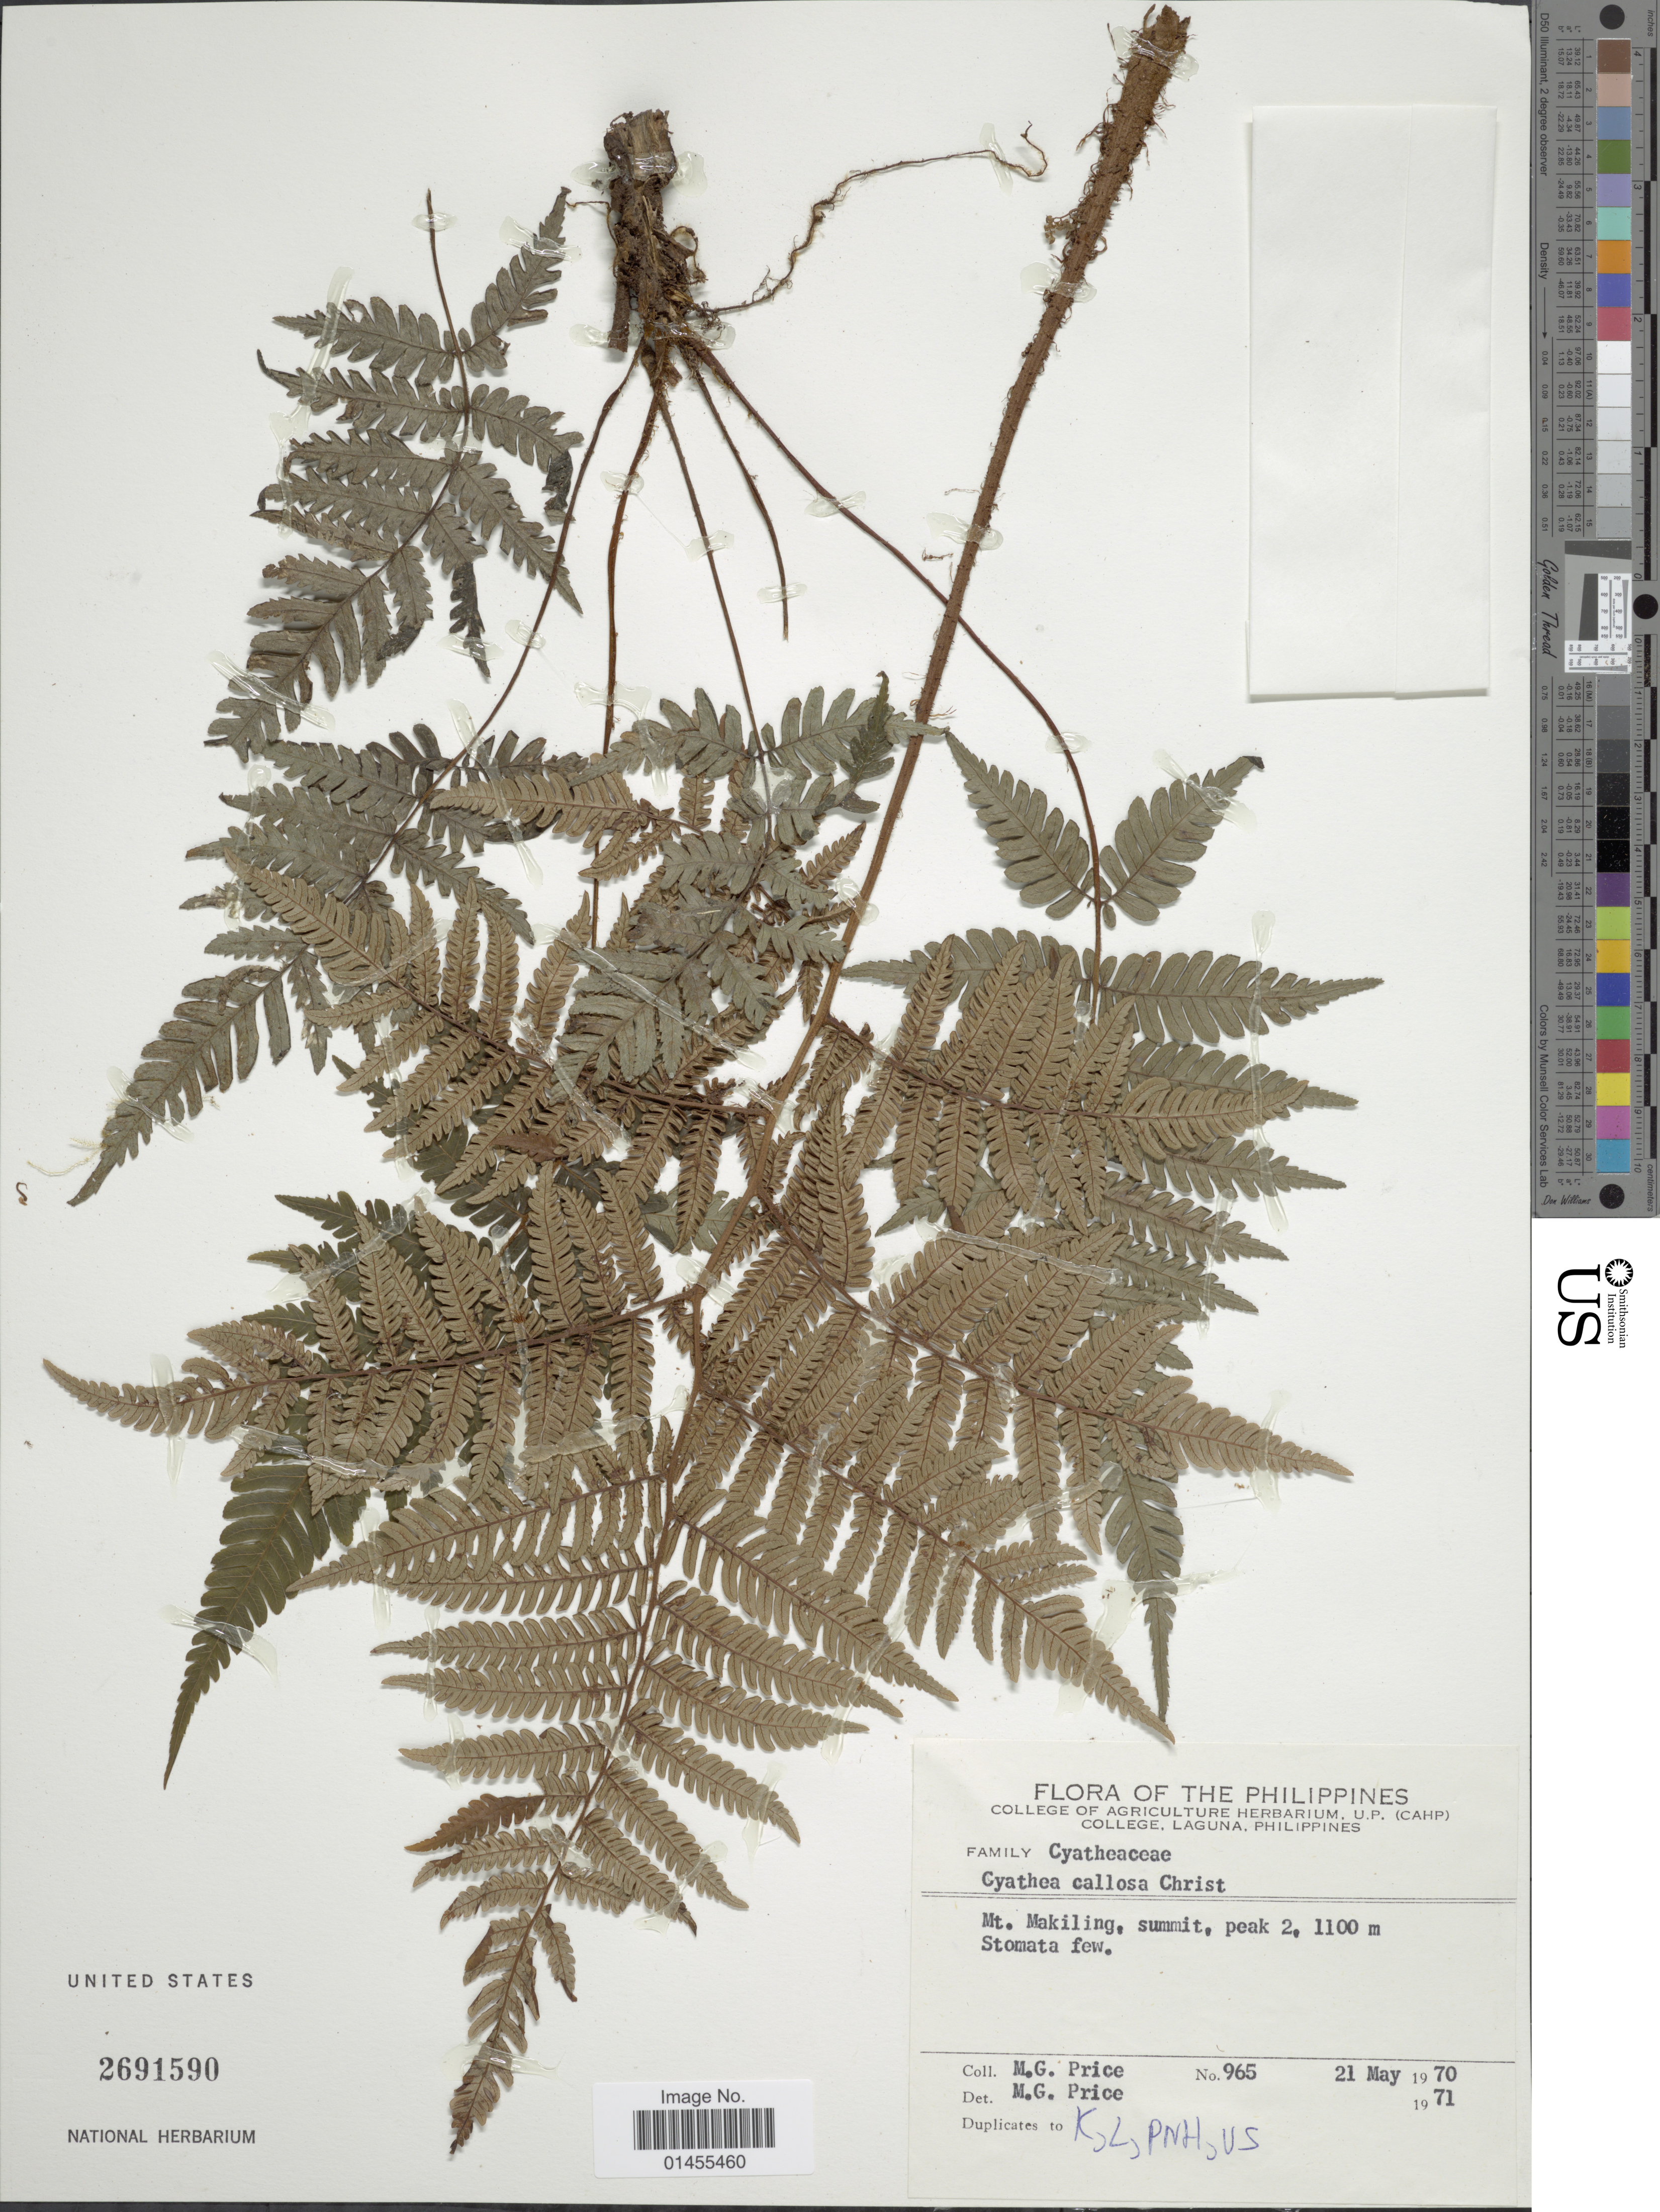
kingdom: Plantae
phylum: Tracheophyta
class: Polypodiopsida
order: Cyatheales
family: Cyatheaceae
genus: Alsophila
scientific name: Alsophila callosa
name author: (Christ) R.M. Tryon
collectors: M. G. Price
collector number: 965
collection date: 1970-05-21/1971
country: Philippines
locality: Laguna, Mt. Makiling, summit, peak 2, Stomata few.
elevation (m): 1100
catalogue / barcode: US 2691590